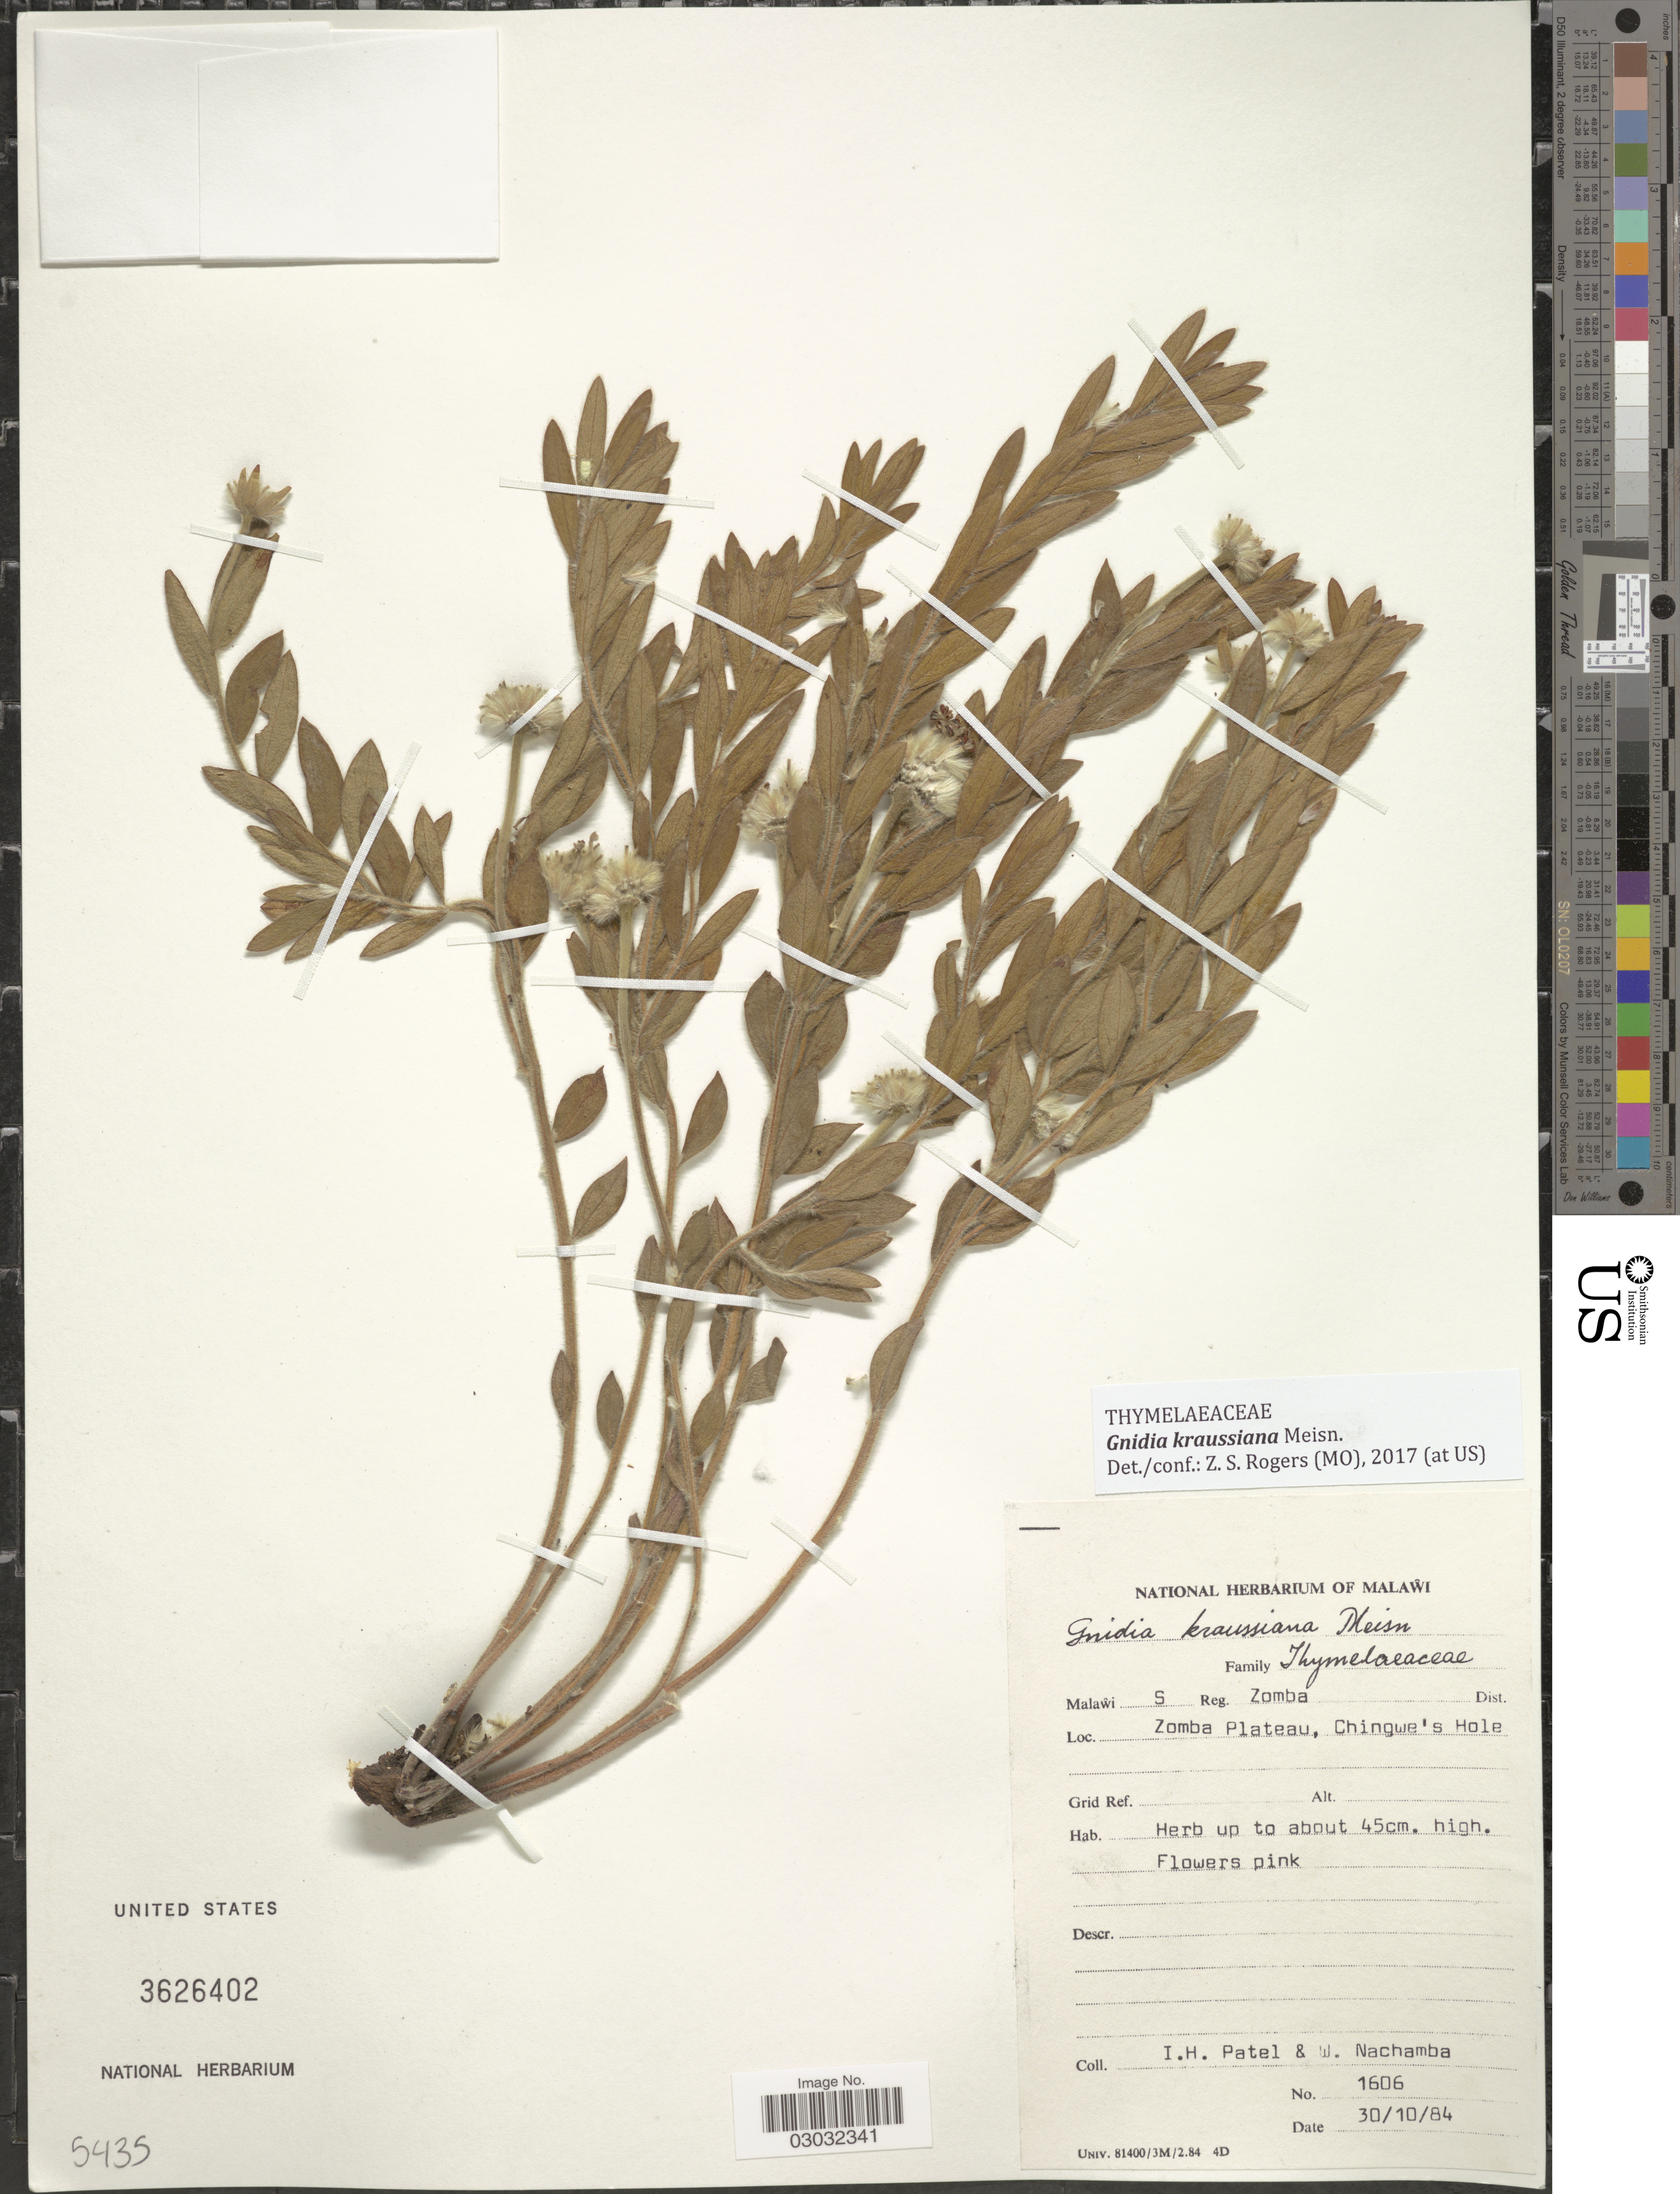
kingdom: Plantae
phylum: Tracheophyta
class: Magnoliopsida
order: Malvales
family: Thymelaeaceae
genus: Lasiosiphon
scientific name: Lasiosiphon kraussianus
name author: (Meisn.) Meisn.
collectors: I. Patel & W. Nachamba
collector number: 1606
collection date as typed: Transcribed d/m/y: 30/10/84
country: Malawi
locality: Malaŵi S Reg. Zomba Dist. Zomba Plateau, Chingwe's Hole.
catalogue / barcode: US 3626402